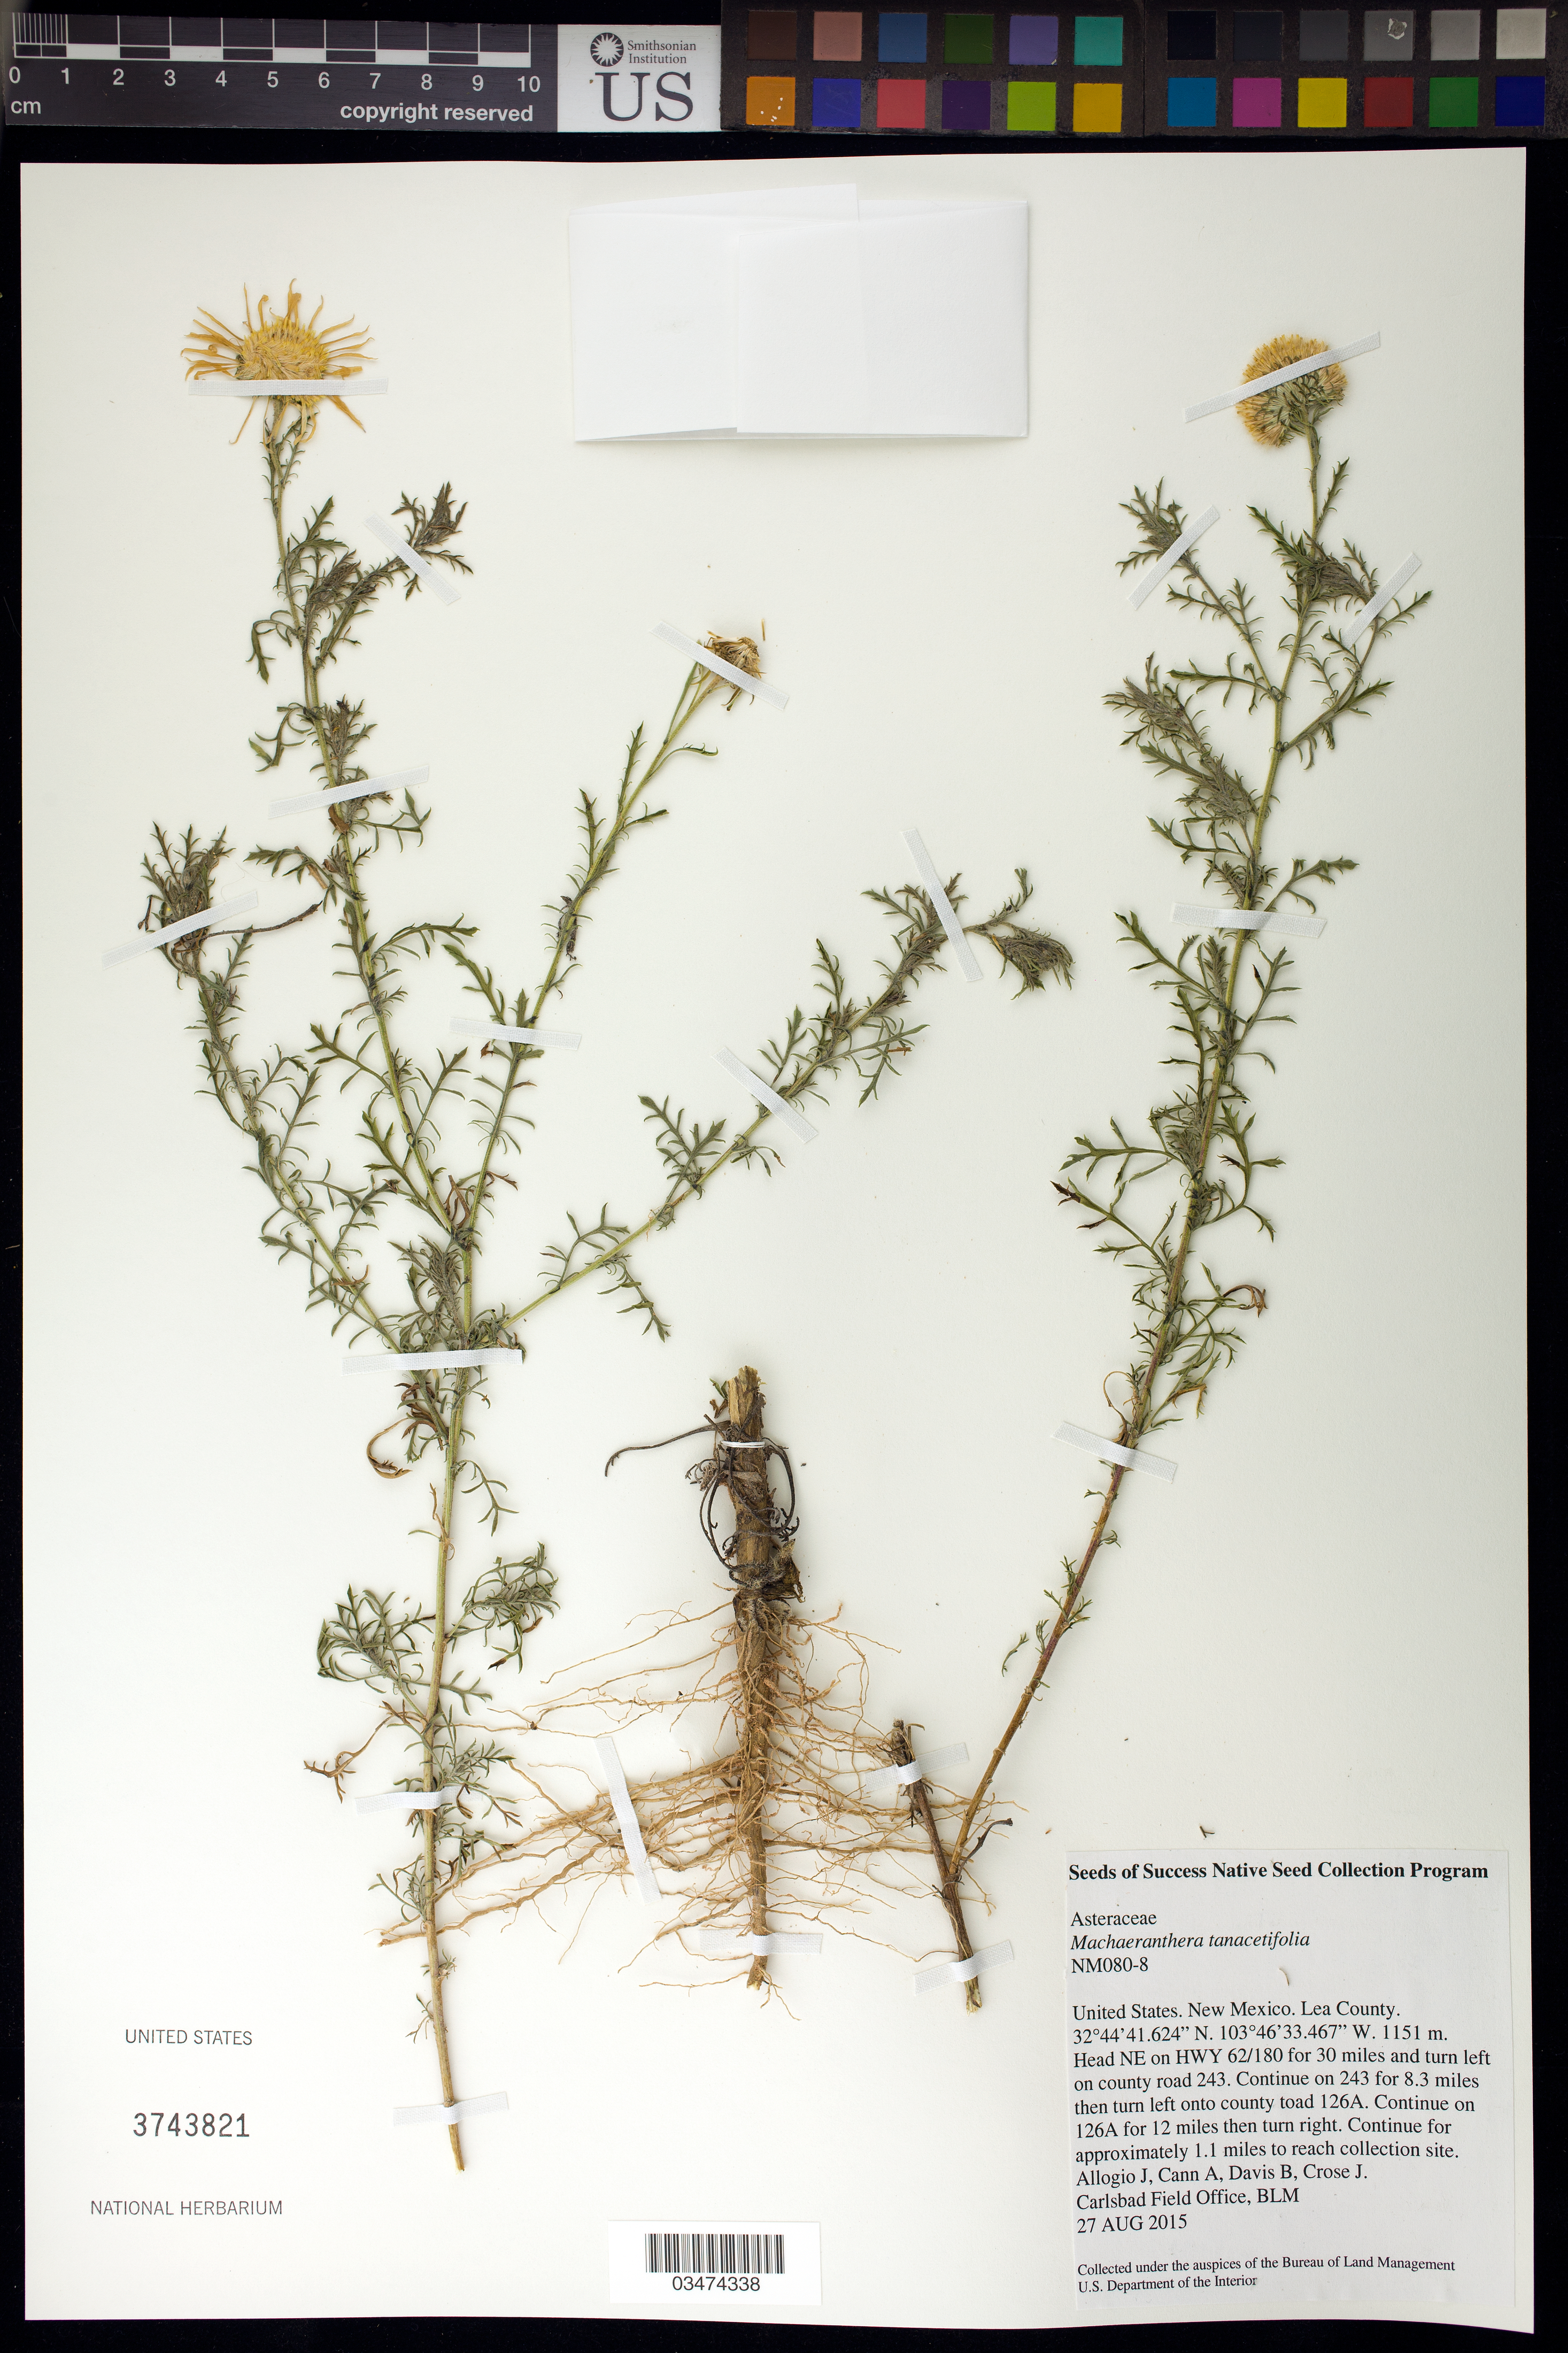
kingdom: Plantae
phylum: Tracheophyta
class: Magnoliopsida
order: Asterales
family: Asteraceae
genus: Machaeranthera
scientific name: Machaeranthera tanacetifolia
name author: (Kunth) Nees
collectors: J. Allogio, B. Davis, A. Cann & J. Crose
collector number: NM080-08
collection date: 2015-08-27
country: United States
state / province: New Mexico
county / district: Lea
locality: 12 mi. on 126 A.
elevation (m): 1151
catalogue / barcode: US 3743821